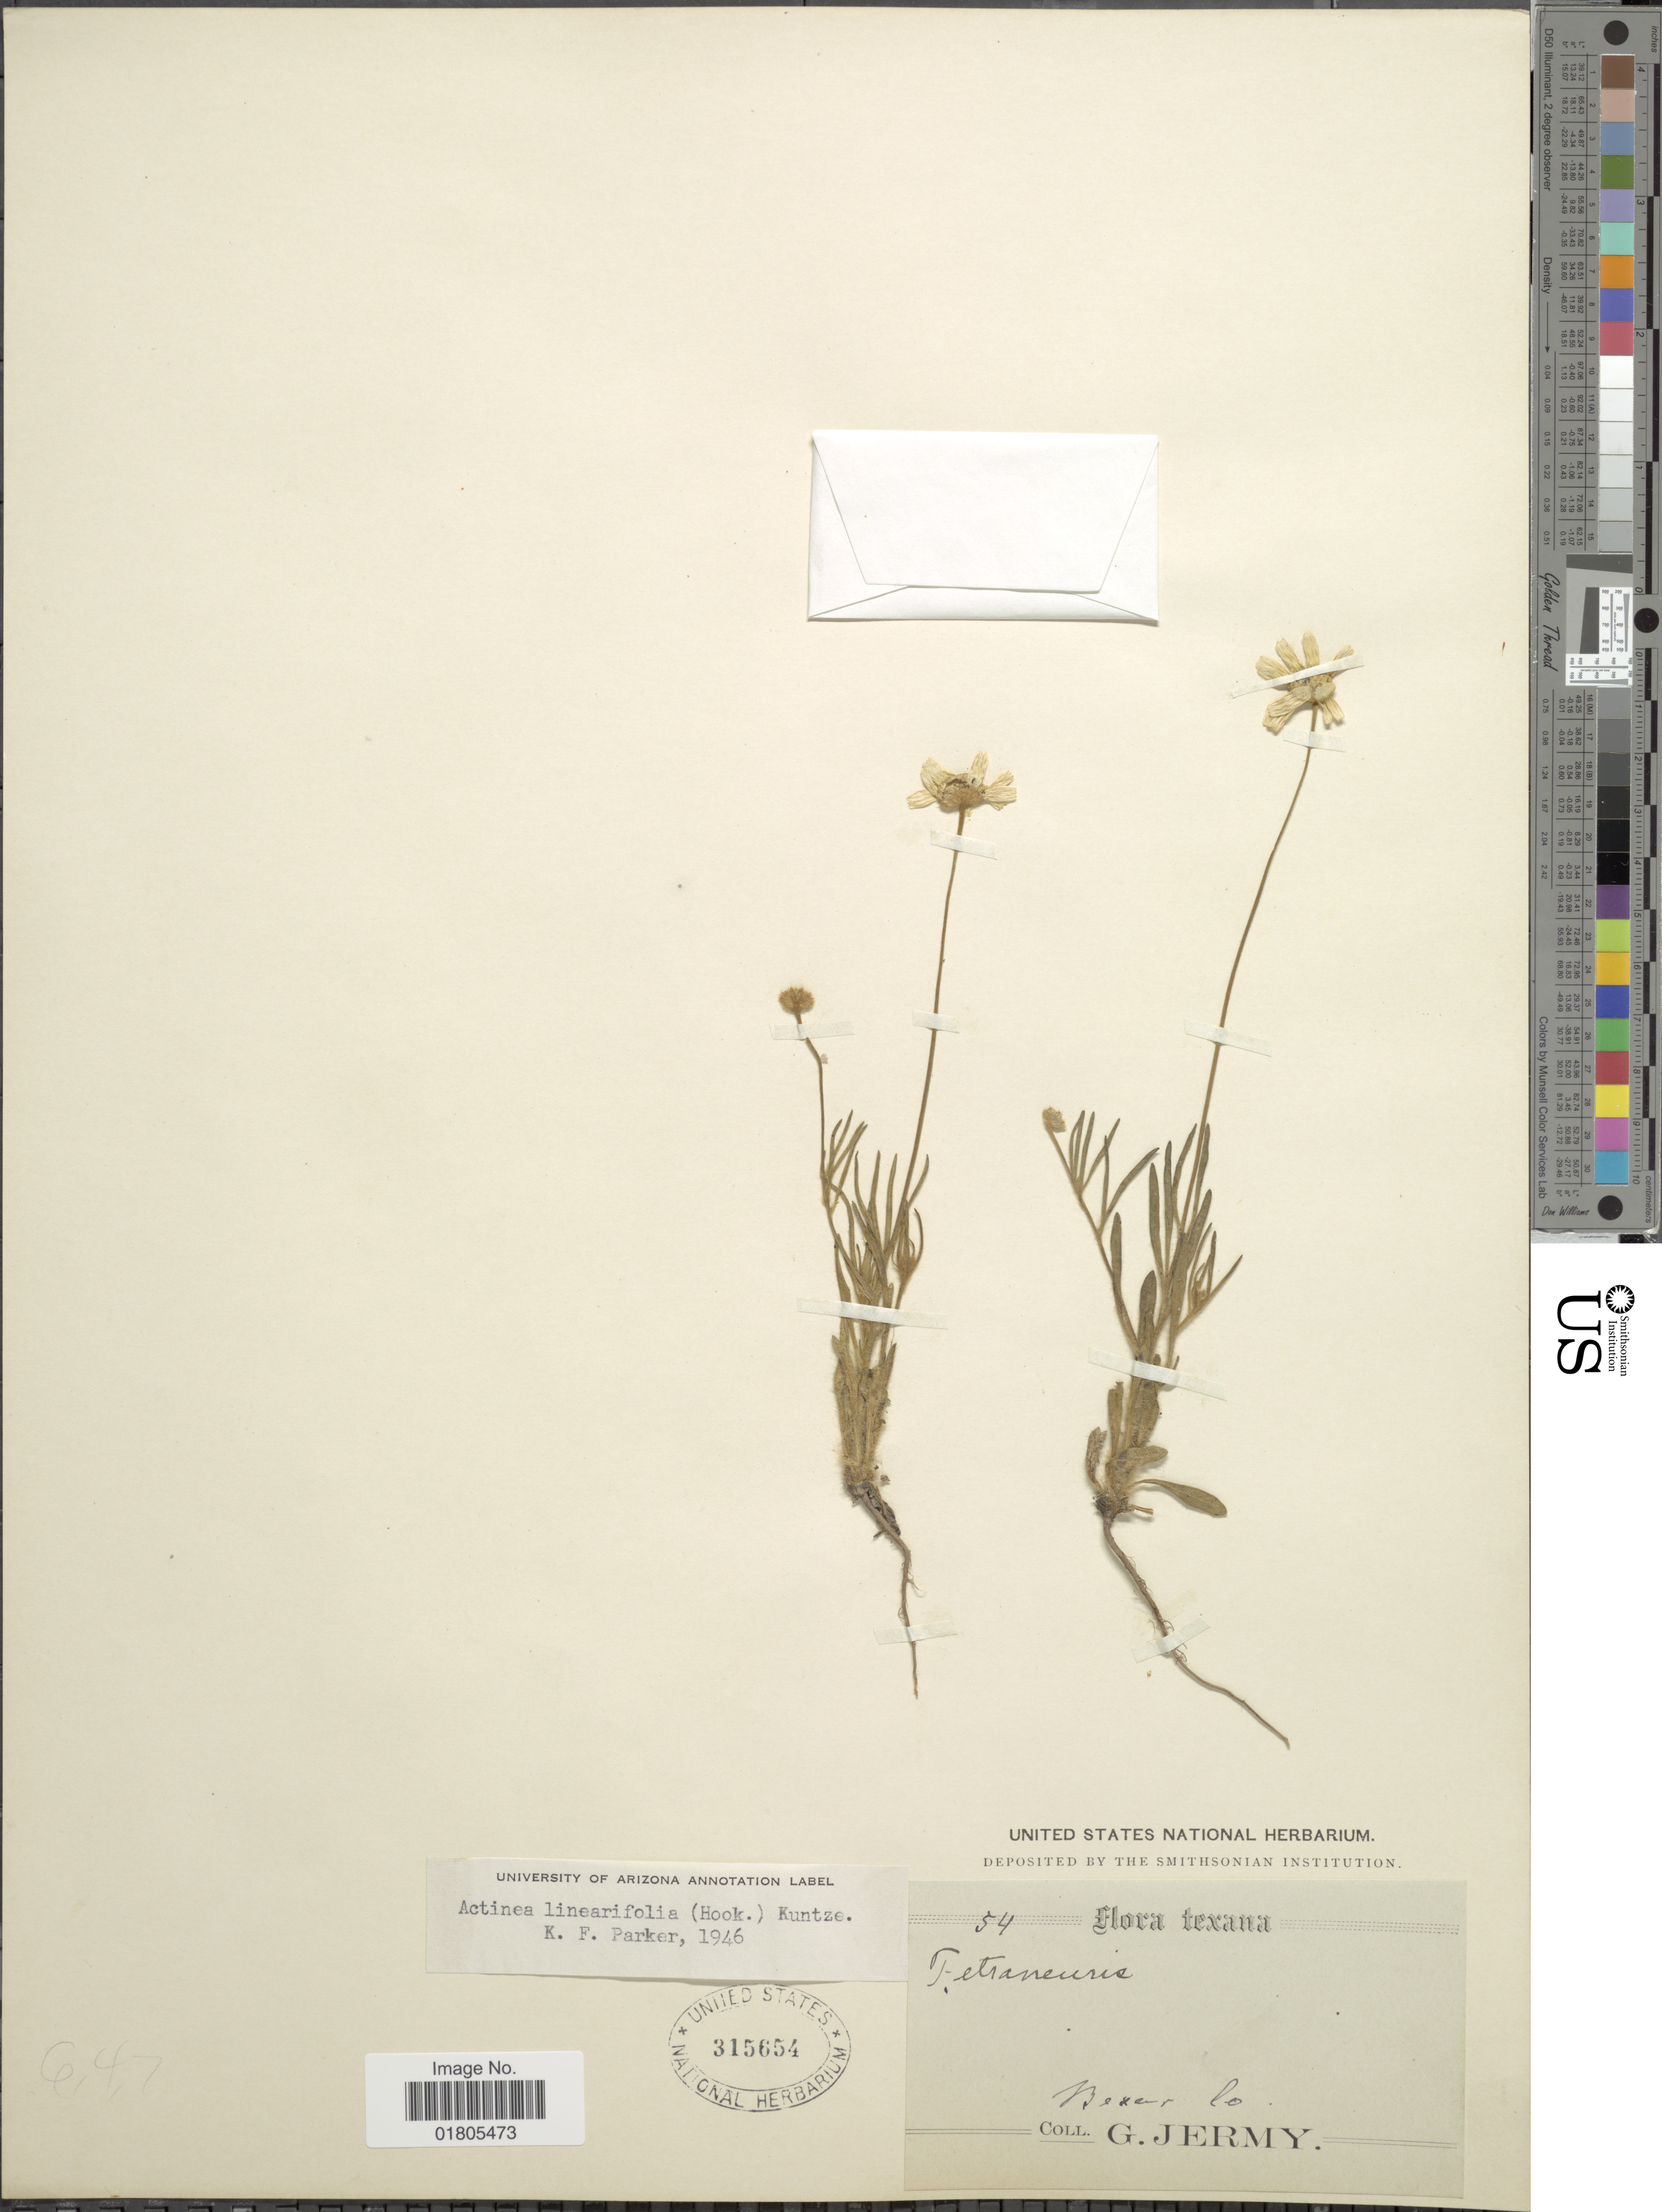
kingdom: Plantae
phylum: Tracheophyta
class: Magnoliopsida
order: Asterales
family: Asteraceae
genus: Actinea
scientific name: Actinea linearifolia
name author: (Hook.) Kuntze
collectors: G. Jermy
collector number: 54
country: United States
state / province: Texas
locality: Bexar Co.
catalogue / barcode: US 315654